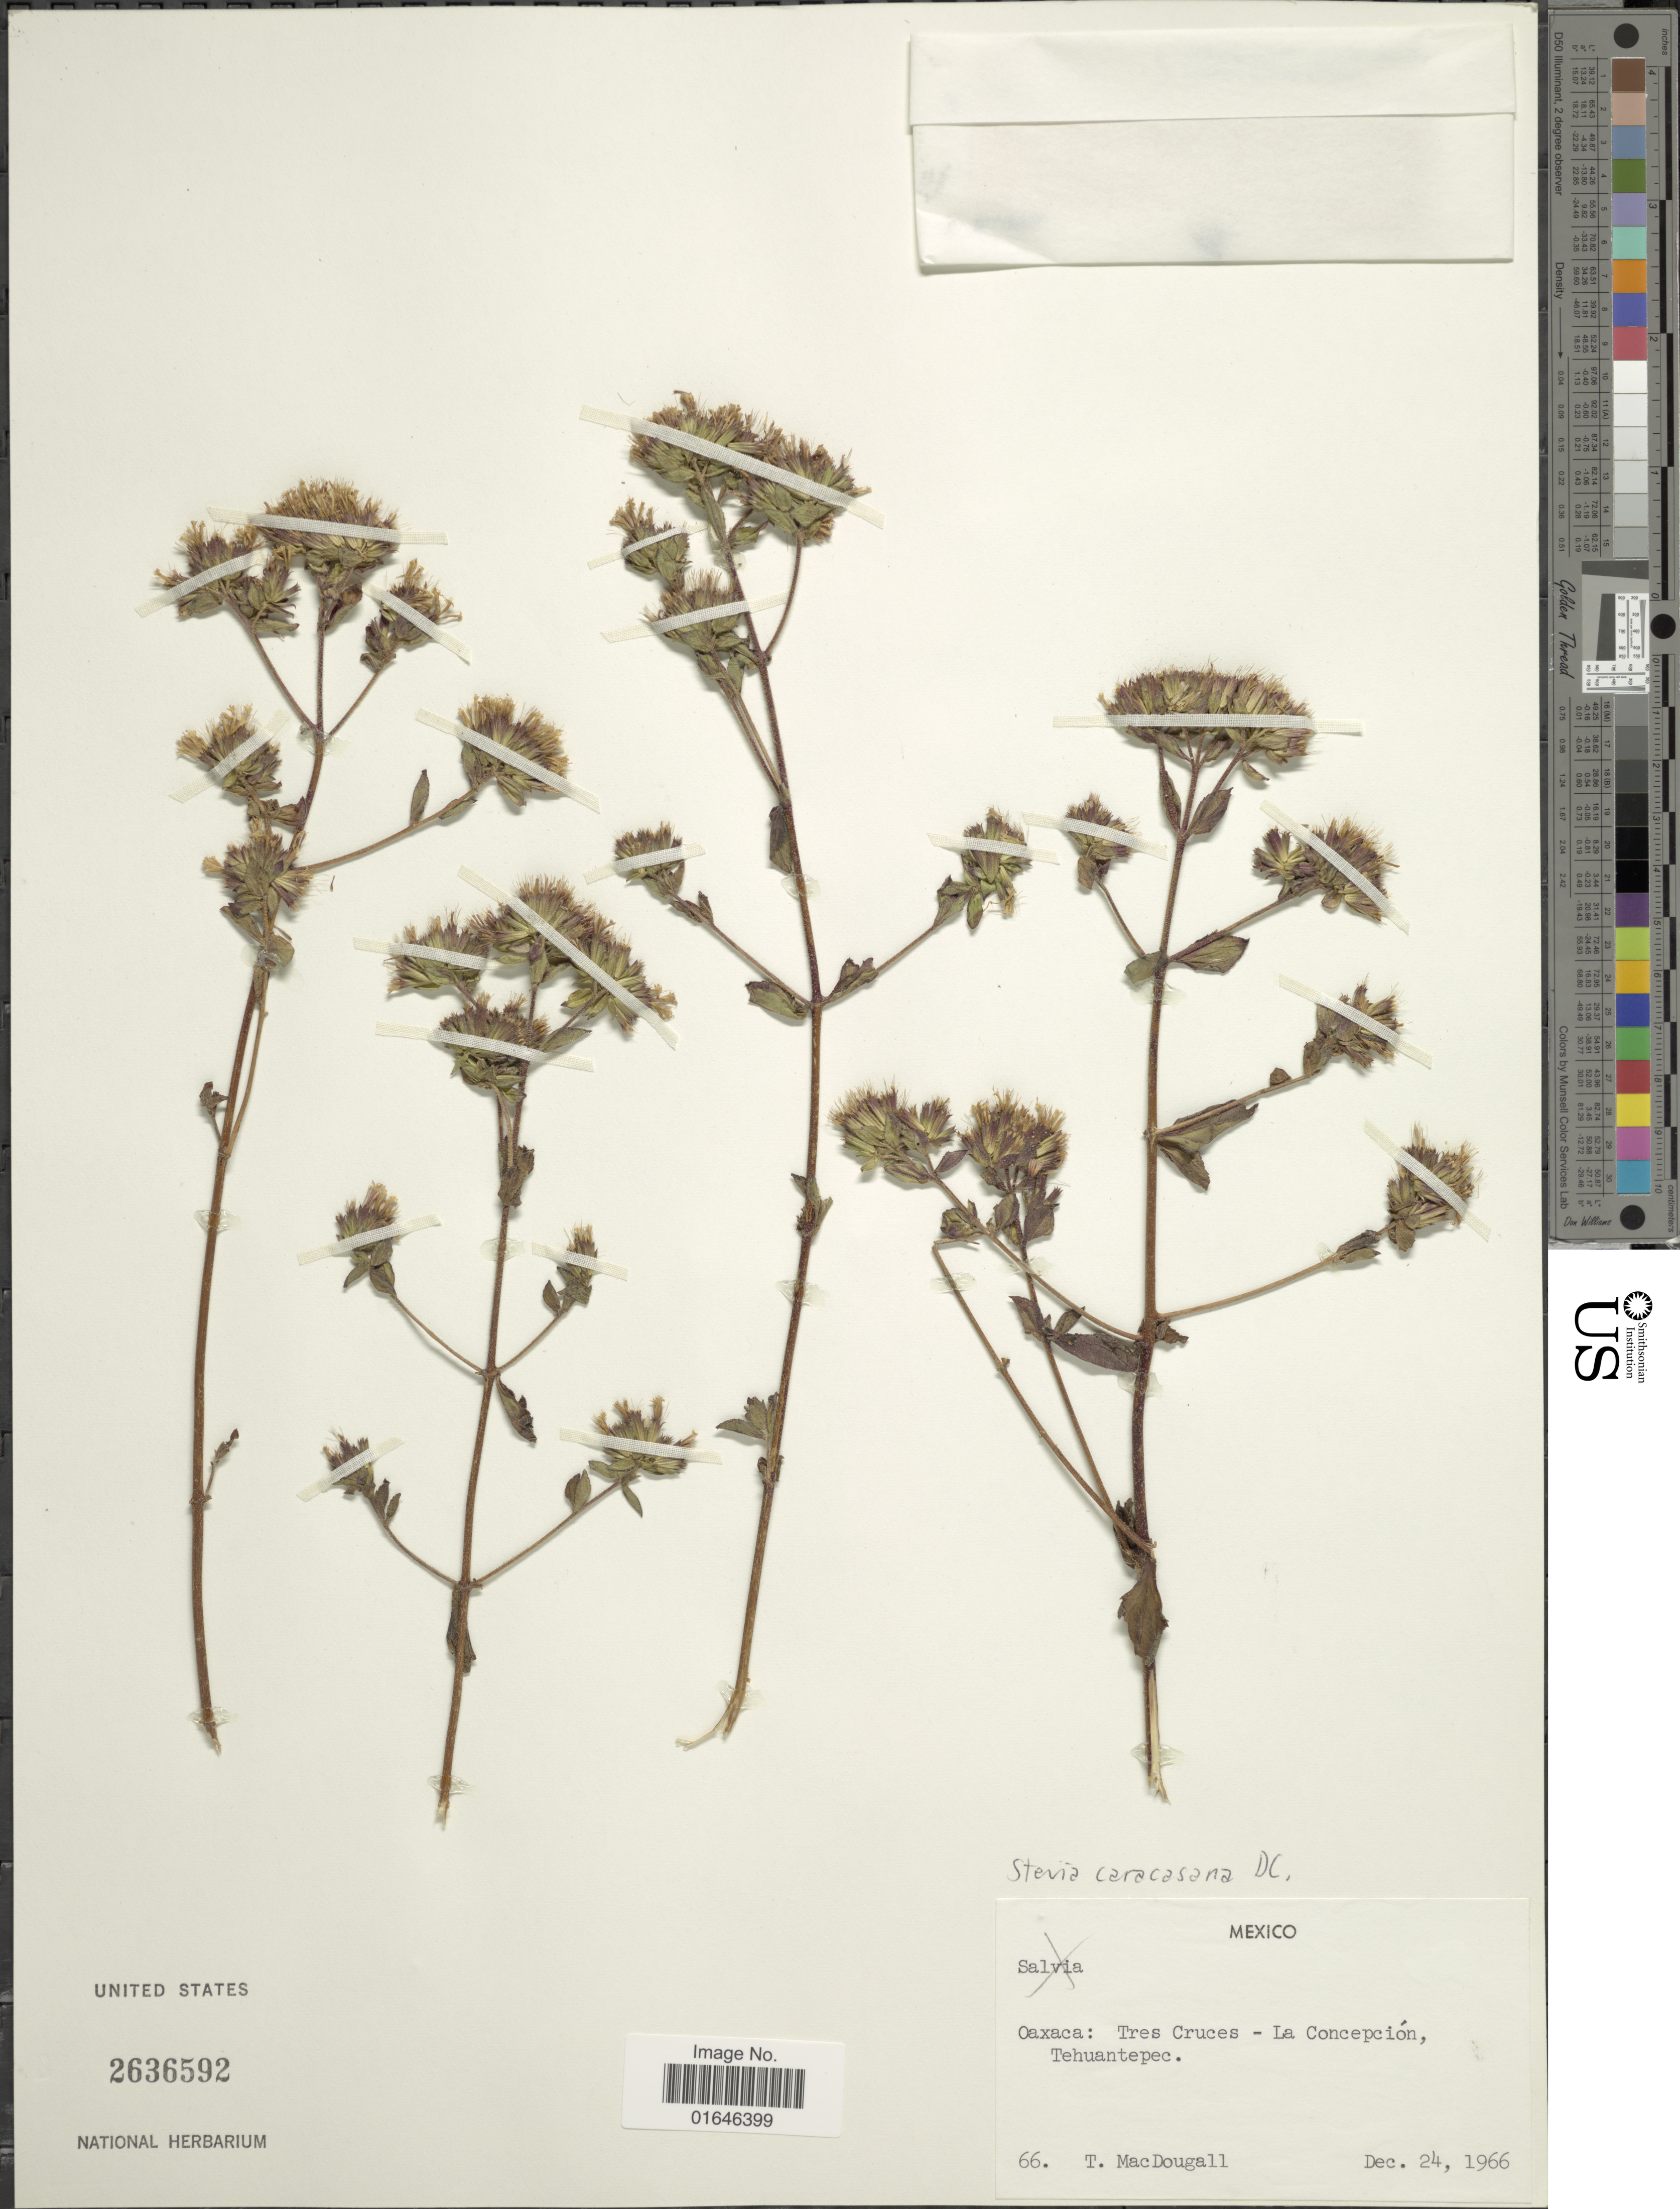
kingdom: Plantae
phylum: Tracheophyta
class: Magnoliopsida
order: Asterales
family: Asteraceae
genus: Stevia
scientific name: Stevia caracasana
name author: DC.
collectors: T. B. MacDougall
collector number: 66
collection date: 1966-12-24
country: Mexico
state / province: Oaxaca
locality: Tres Cruces - La Concepción, Tehuantepec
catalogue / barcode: US 2636592